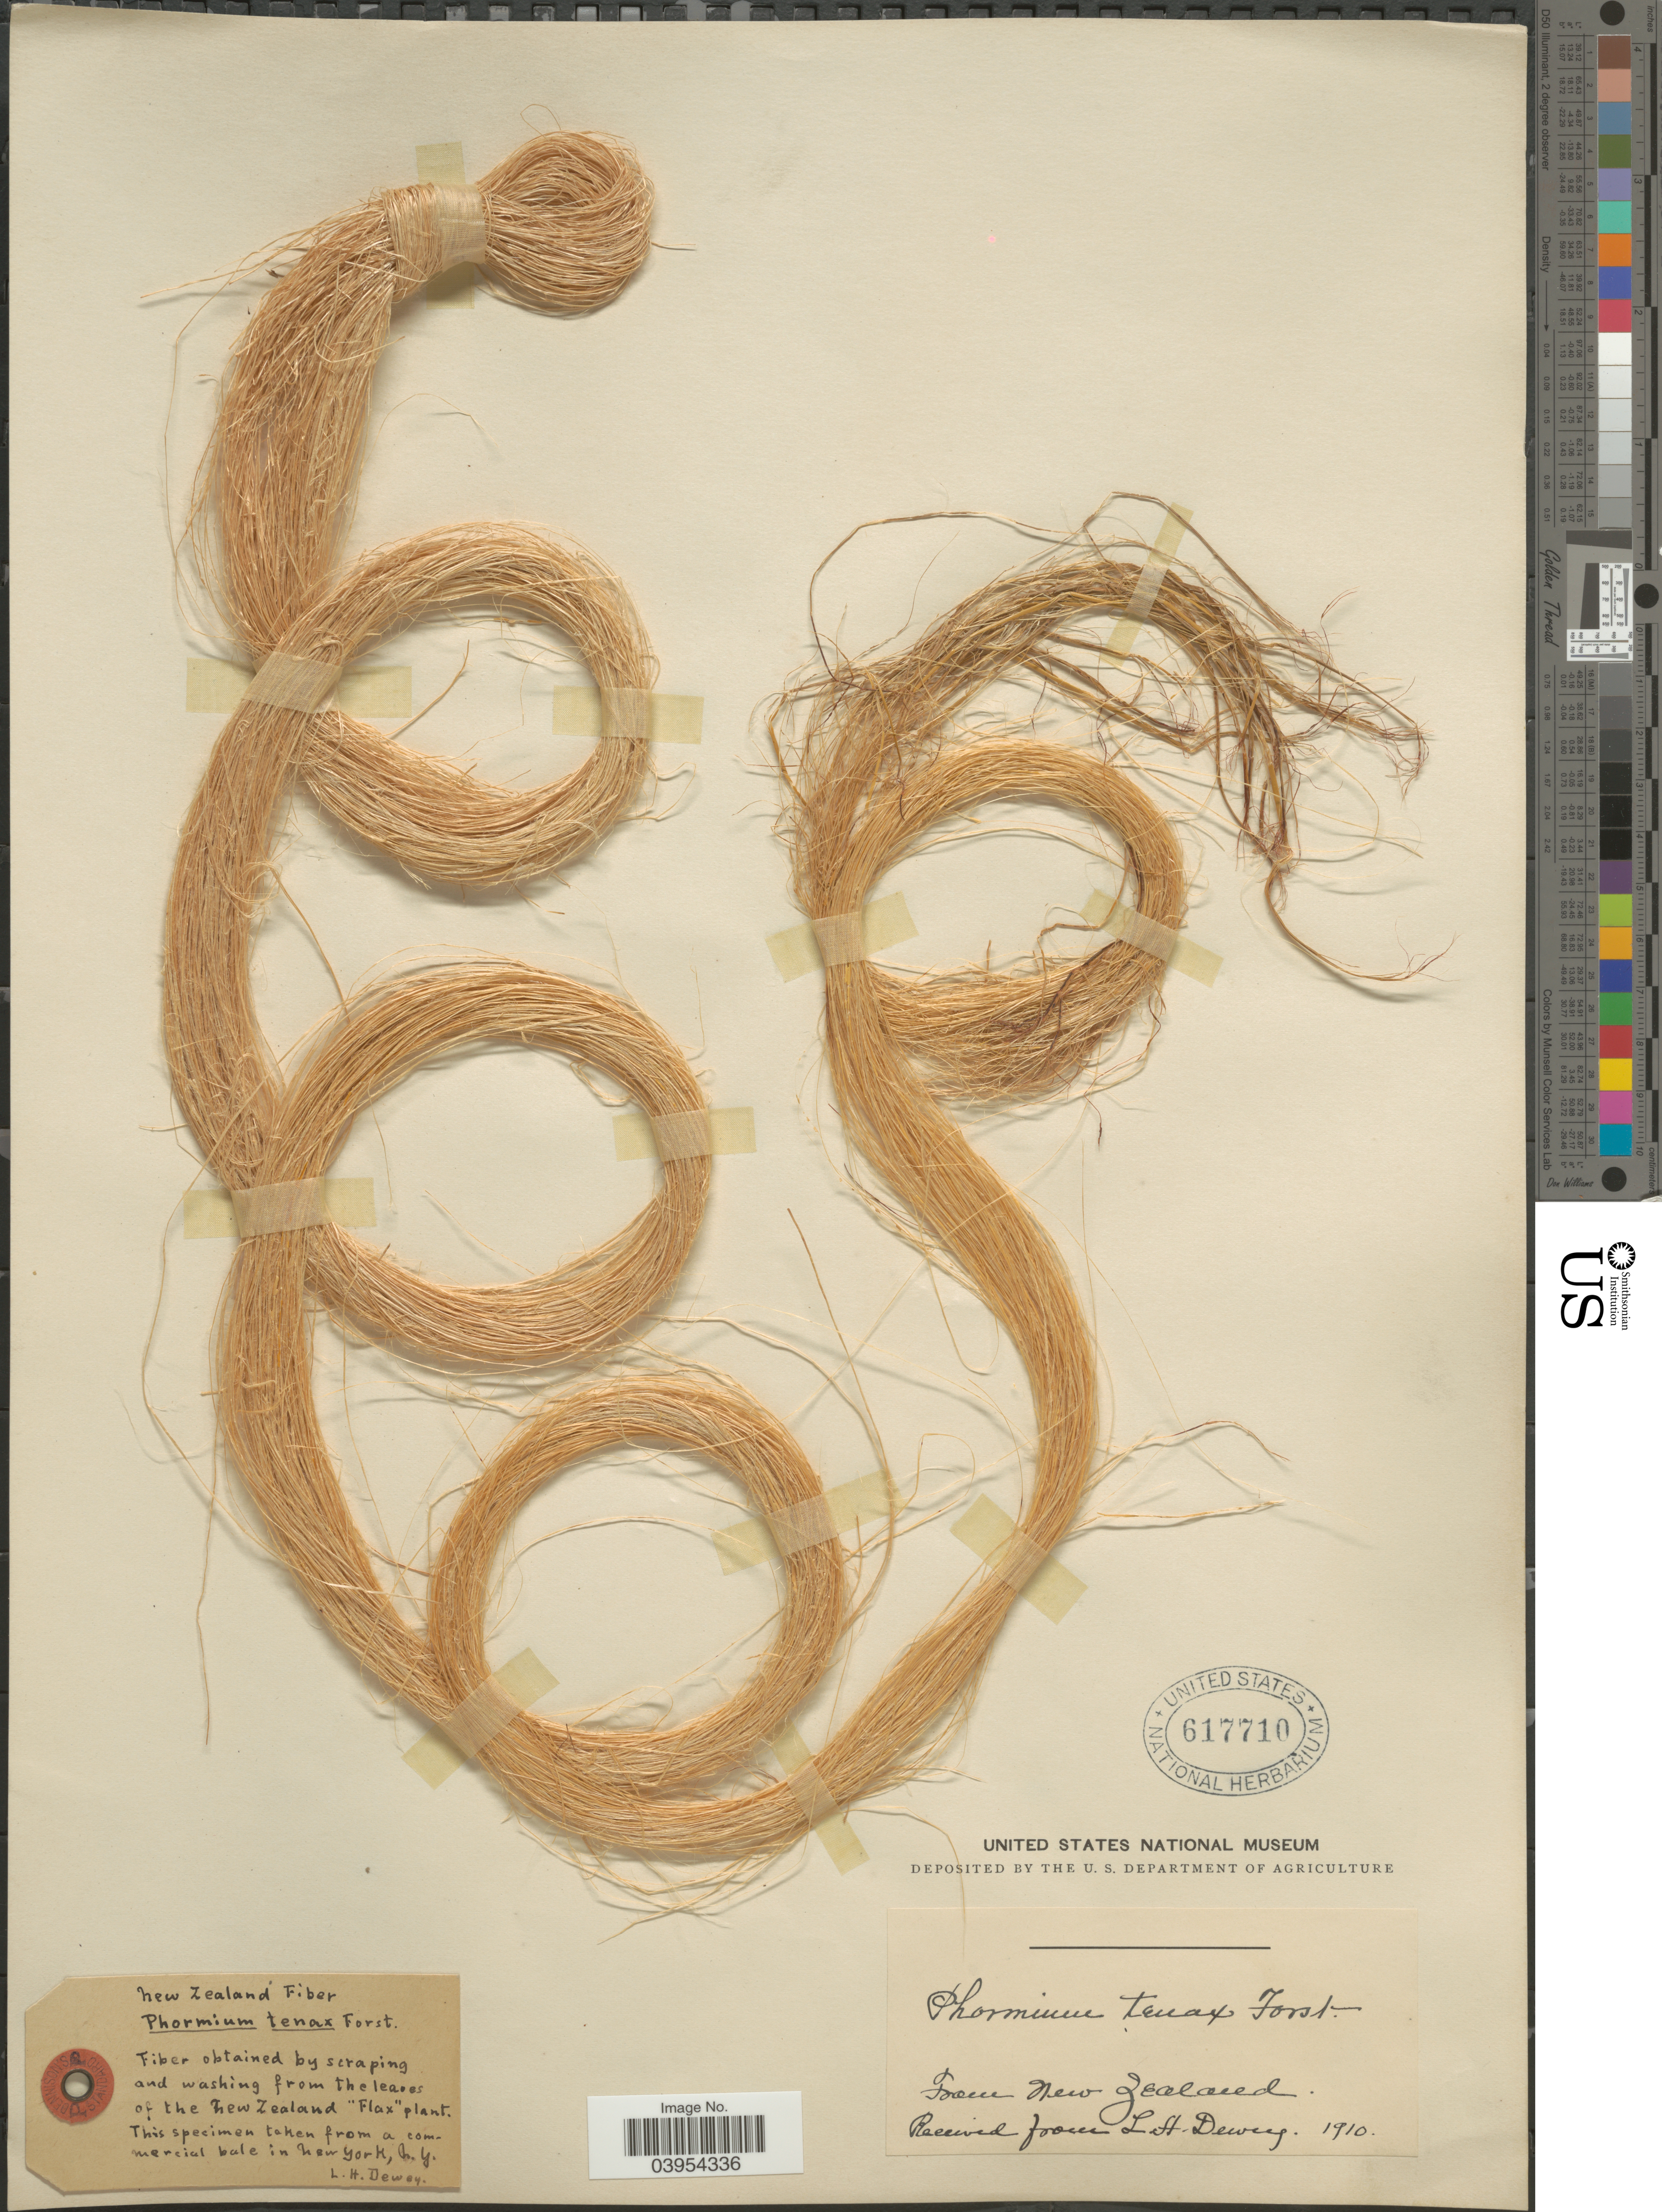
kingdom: Plantae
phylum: Tracheophyta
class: Liliopsida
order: Asparagales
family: Asphodelaceae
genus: Phormium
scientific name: Phormium tenax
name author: J.R. Forst. & G. Forst.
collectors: L. H. Dewey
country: New Zealand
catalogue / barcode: US 617710